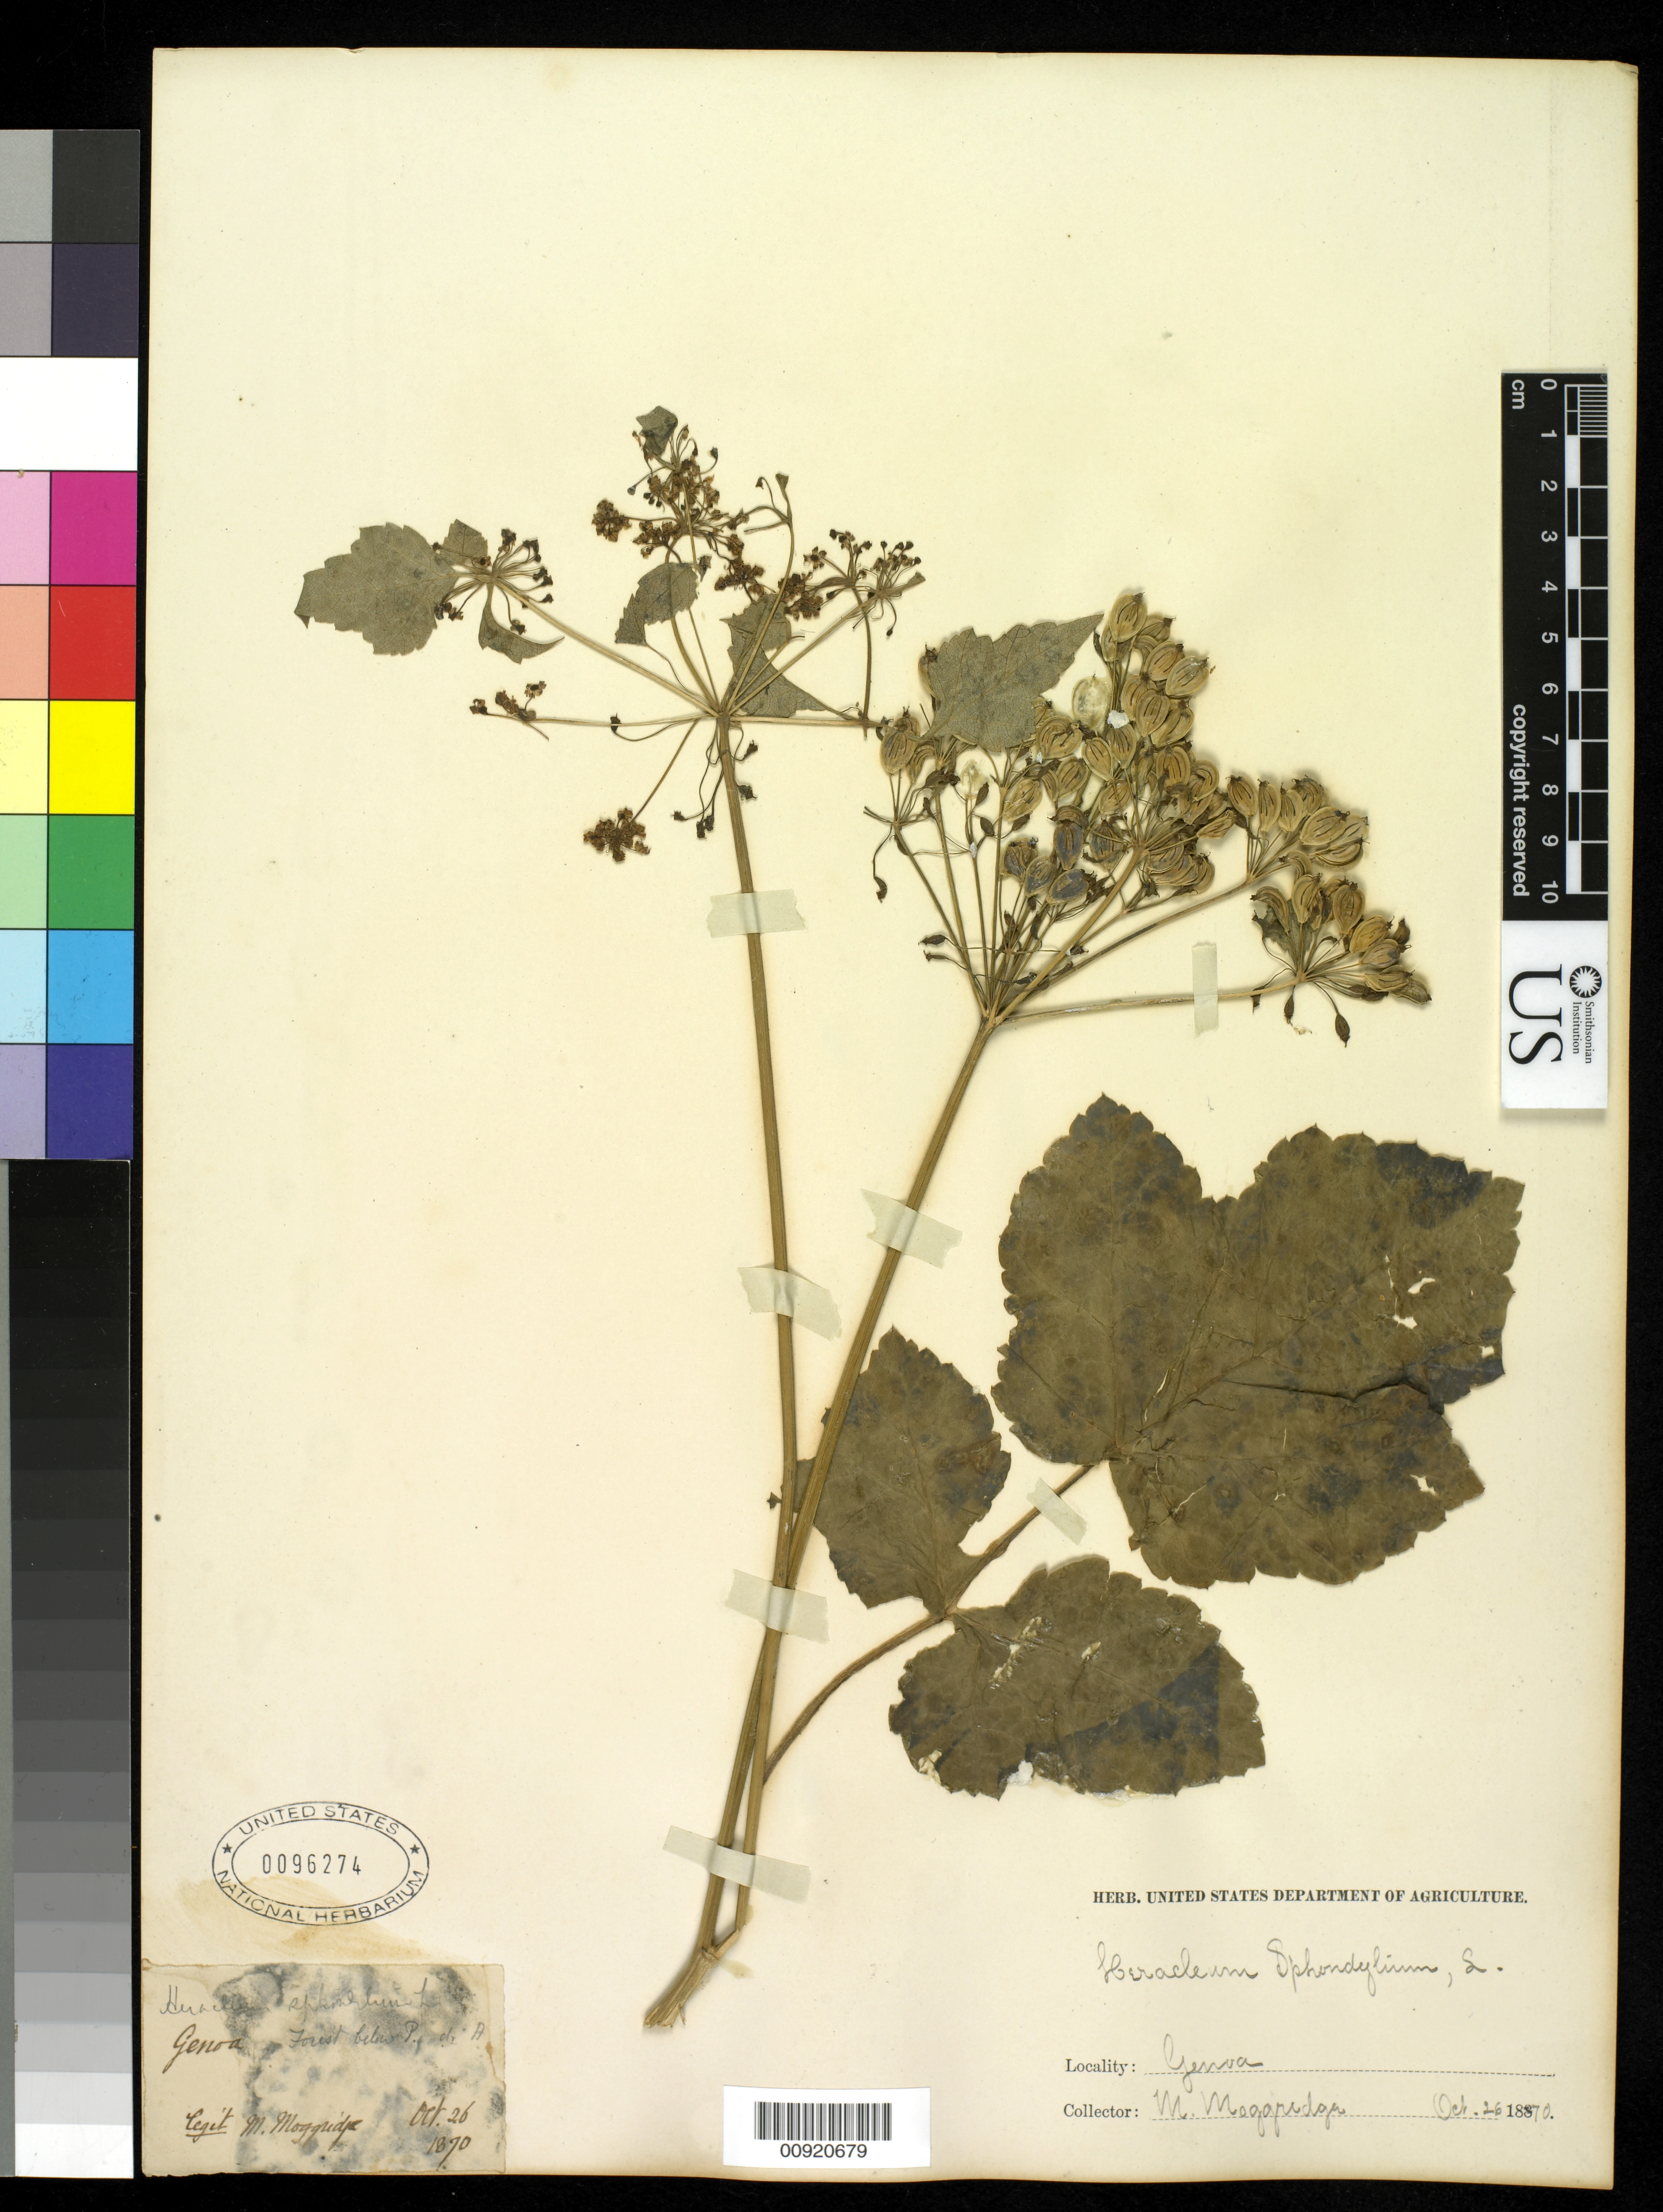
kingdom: Plantae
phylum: Tracheophyta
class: Magnoliopsida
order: Apiales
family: Apiaceae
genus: Heracleum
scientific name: Heracleum sphondylium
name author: L.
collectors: M. Moggridge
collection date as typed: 26 Oct 1870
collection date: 1870-10-26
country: Italy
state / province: Liguria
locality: Genoa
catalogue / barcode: US 96274